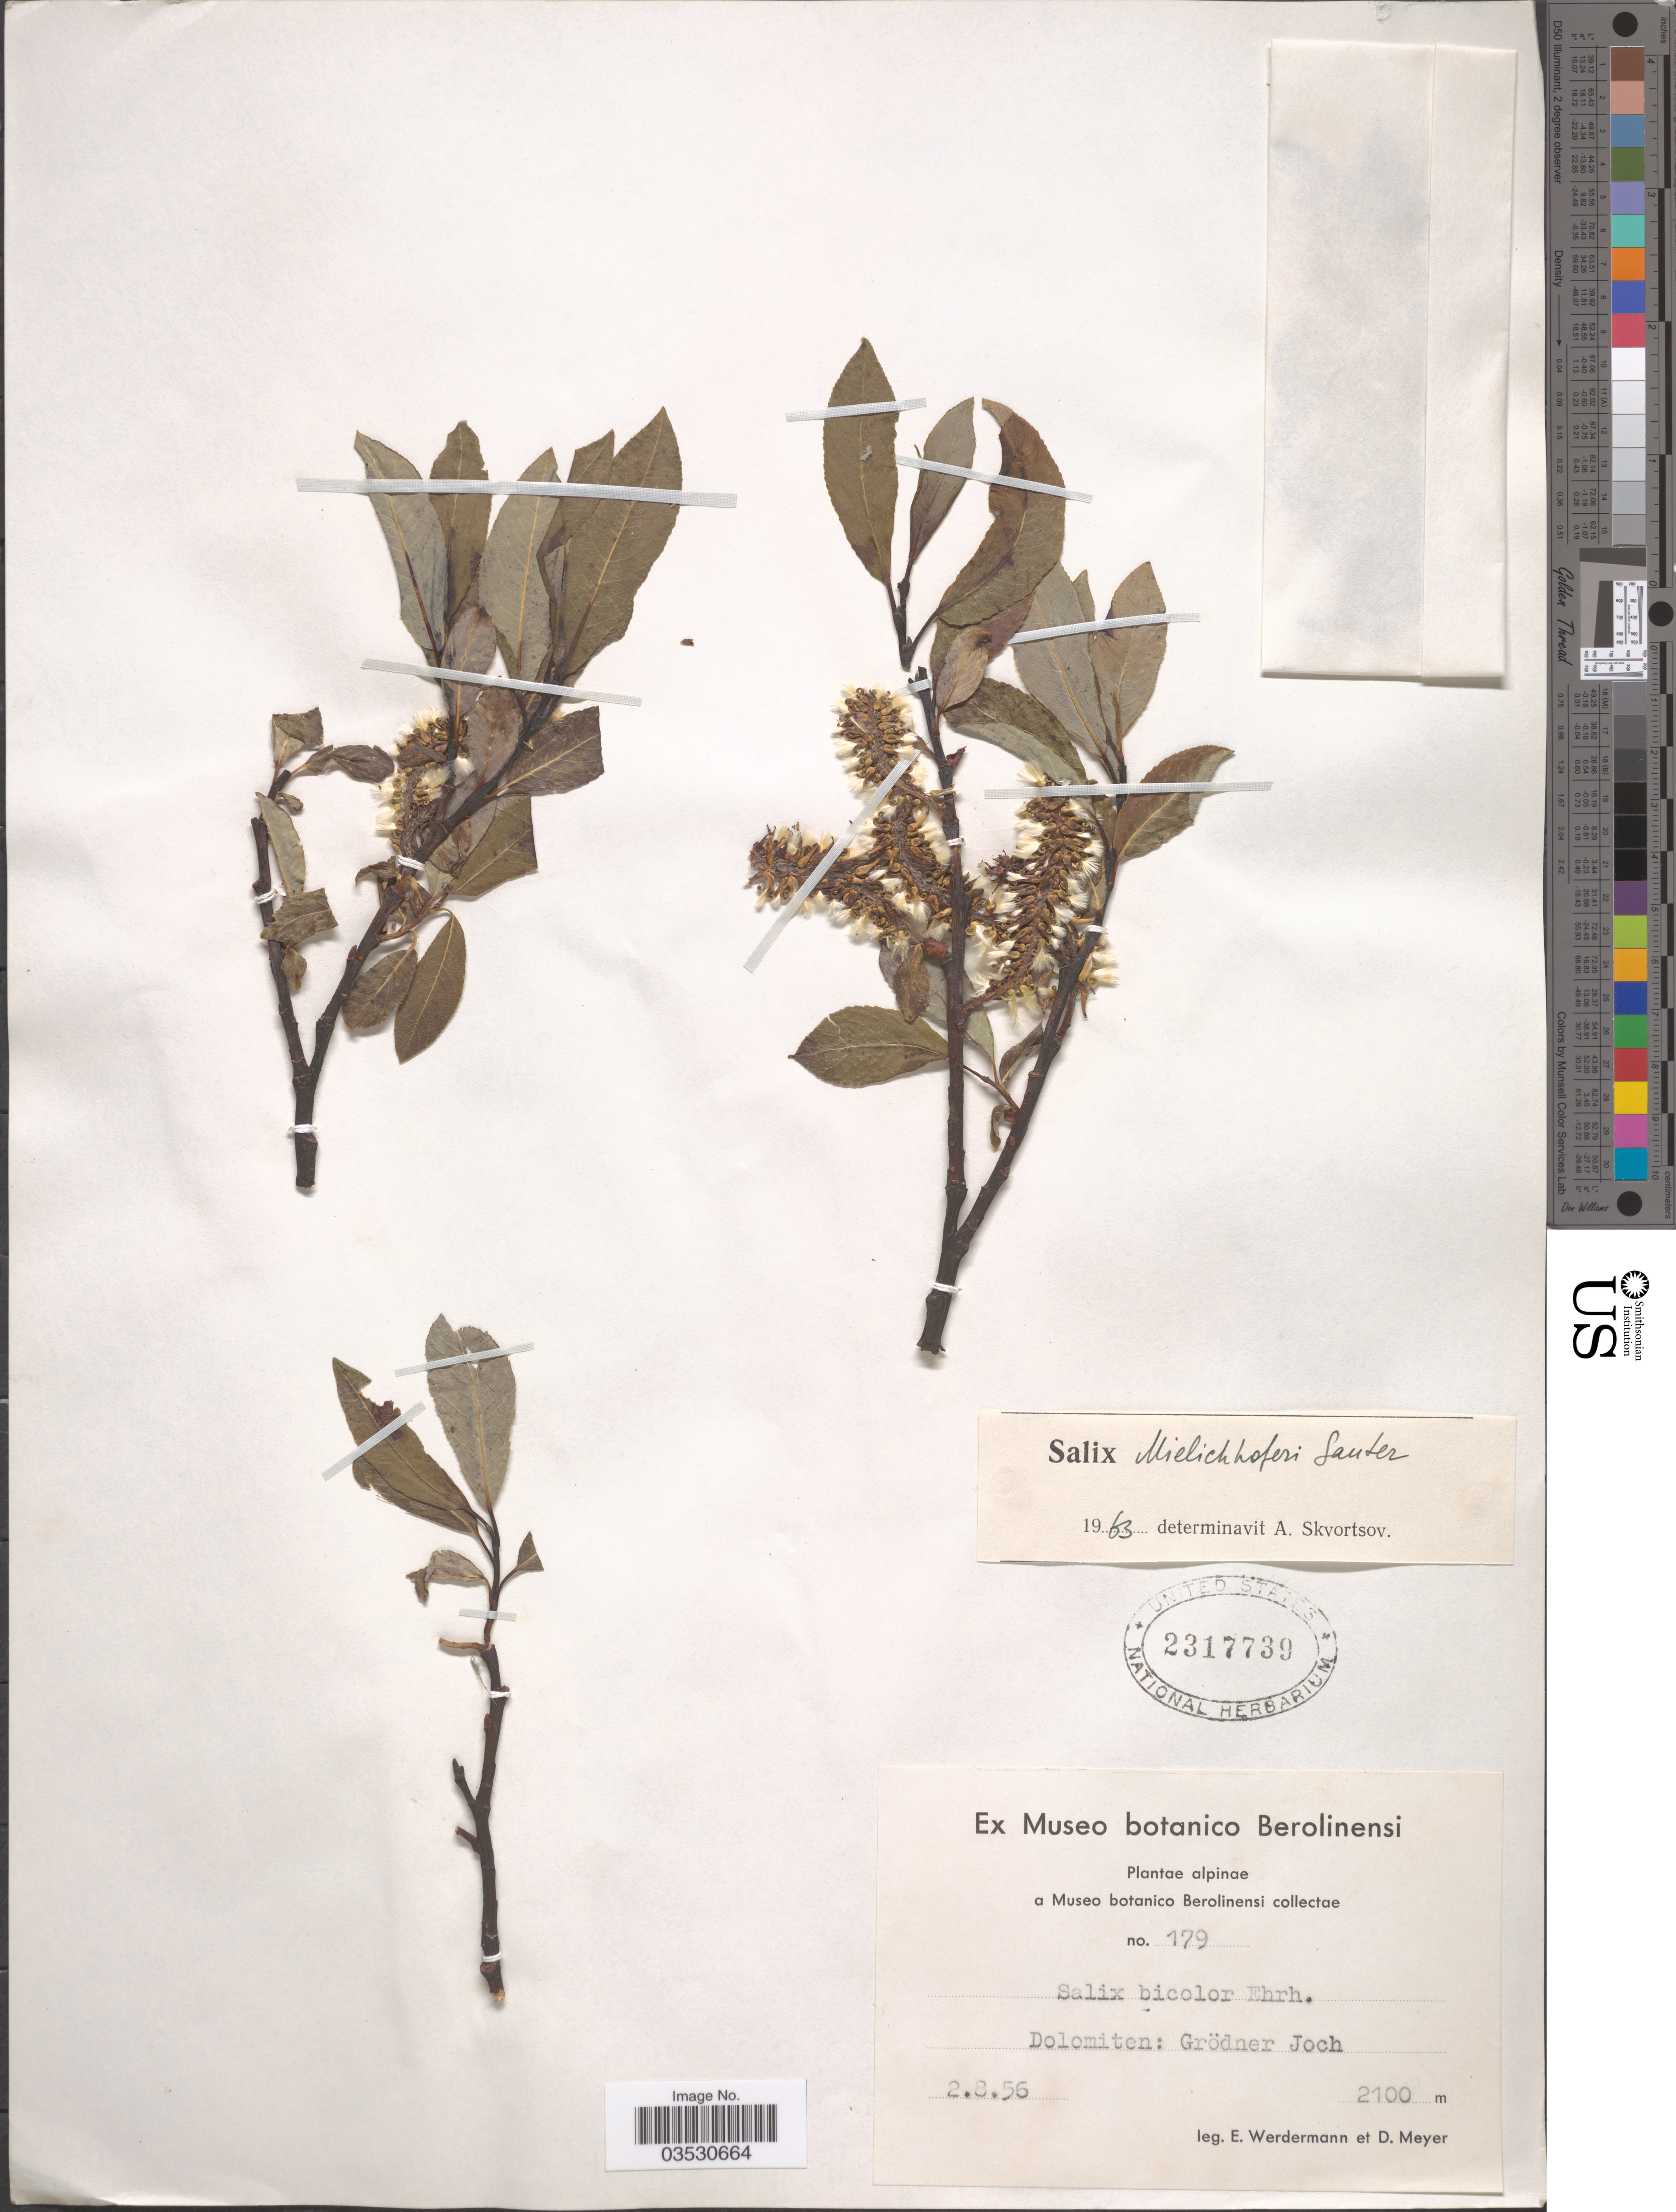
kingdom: Plantae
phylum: Tracheophyta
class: Magnoliopsida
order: Malpighiales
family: Salicaceae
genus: Salix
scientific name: Salix mielichoferi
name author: Tausch ex Andersson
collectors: E. Werdermann & D. Meyer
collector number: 179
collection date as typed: Transcribed d/m/y: 2/8/56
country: Italy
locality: Dolomiten: Grödner Joch.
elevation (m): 2100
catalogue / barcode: US 2317739